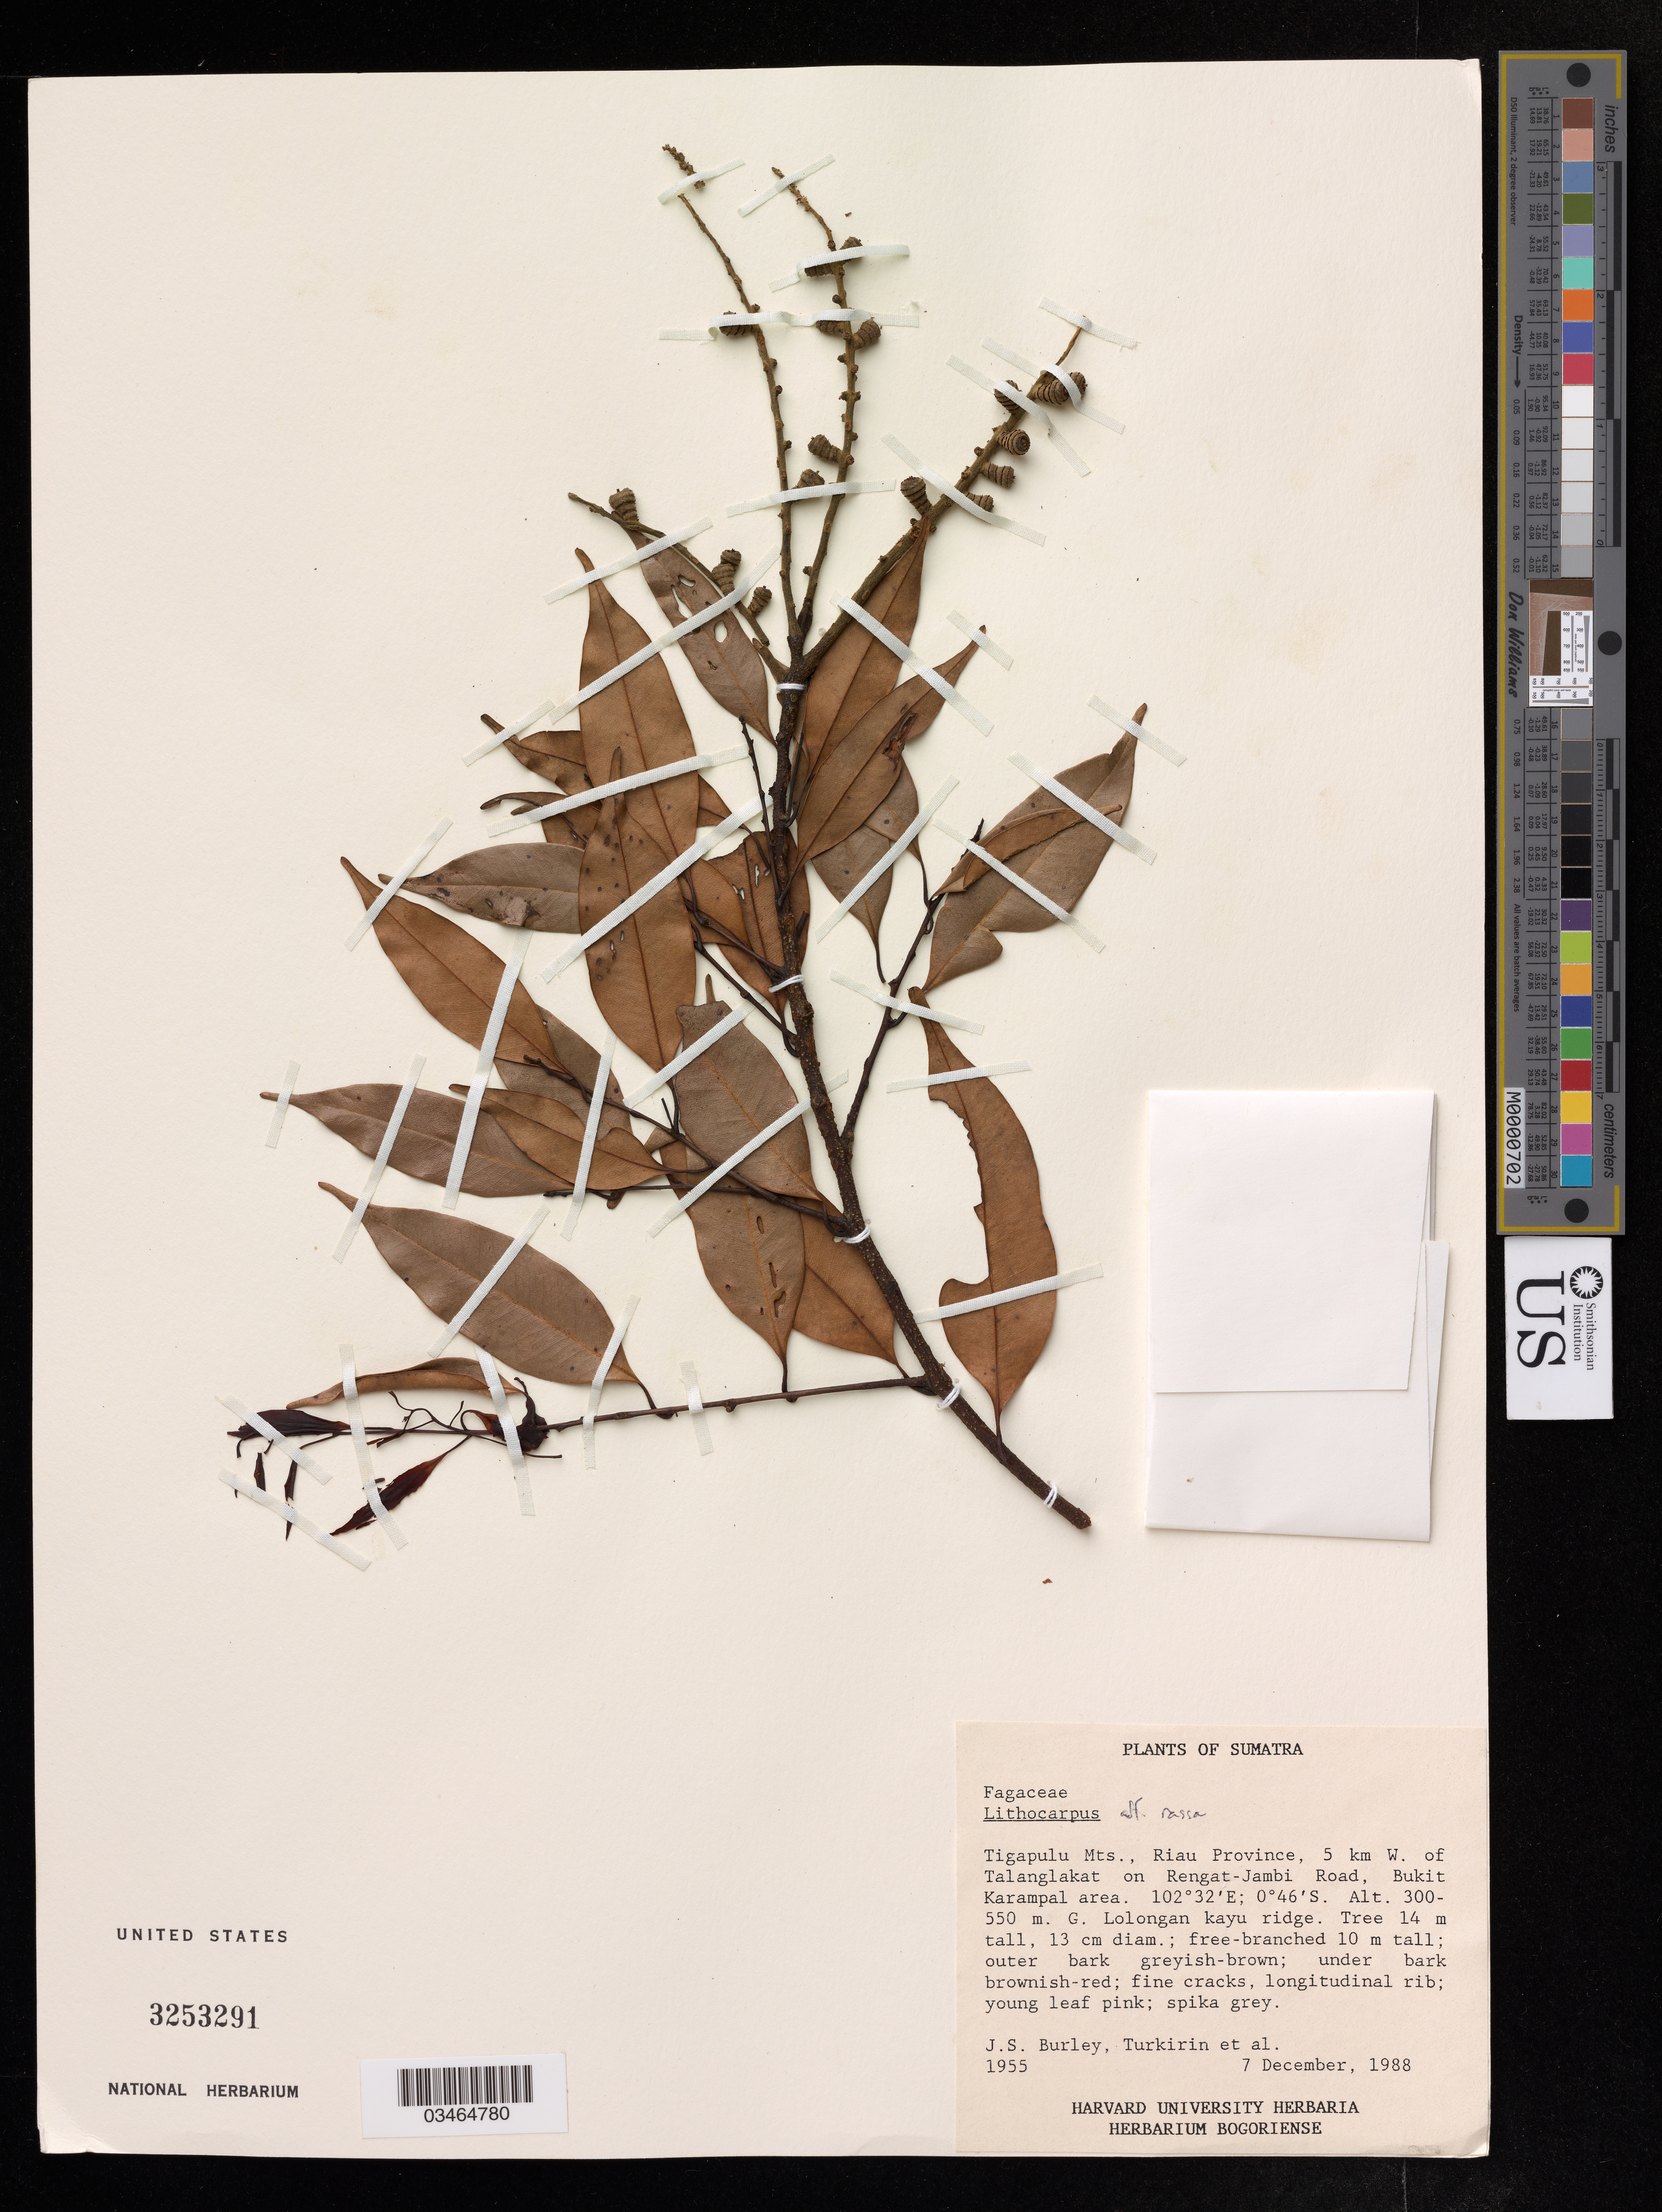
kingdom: Plantae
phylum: Tracheophyta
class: Magnoliopsida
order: Fagales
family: Fagaceae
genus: Lithocarpus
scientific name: Lithocarpus rassa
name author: (Miq.) Rehder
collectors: J. S. Burley, -. Turkirin & et al.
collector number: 1955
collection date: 1988-12-07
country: Indonesia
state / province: Sumatra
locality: Tigapulu Mts., Riau Province, 5 km W. of Talanglakat on Rengat-Jambi Road, Bukit Karampal area. G. Lolongan kayu ridge.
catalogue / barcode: US 3253291